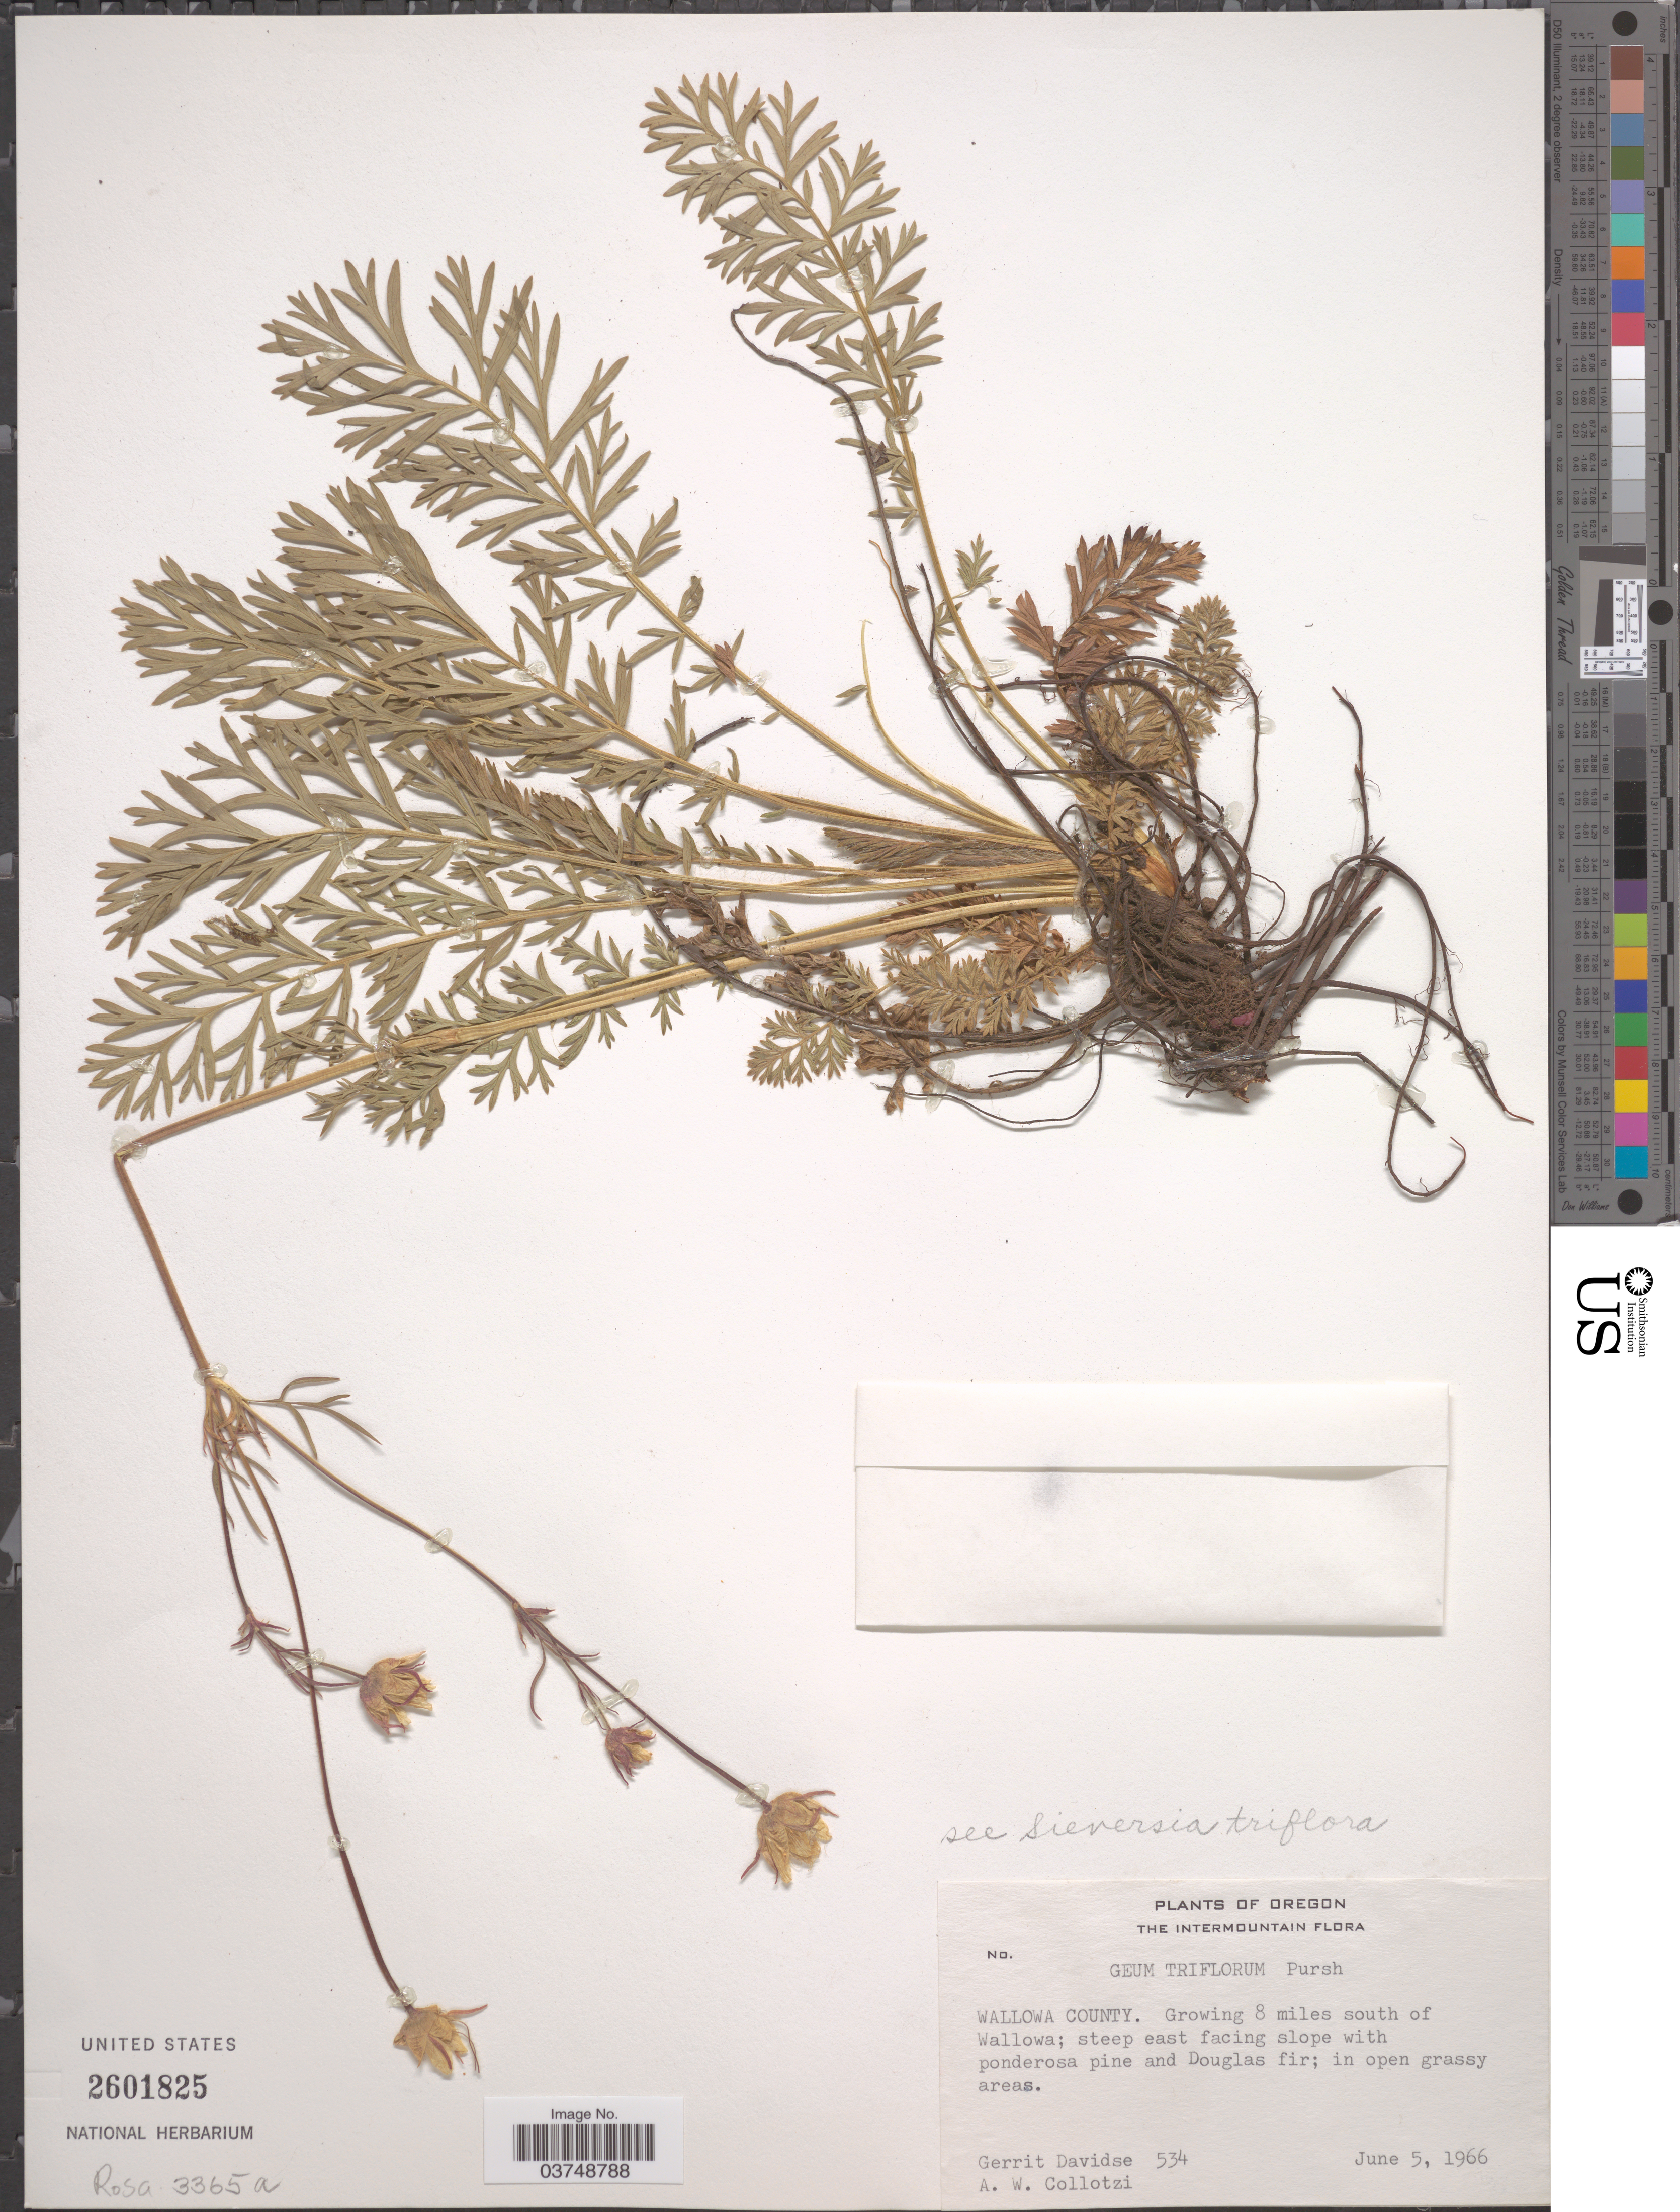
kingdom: Plantae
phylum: Tracheophyta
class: Magnoliopsida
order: Rosales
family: Rosaceae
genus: Geum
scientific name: Geum triflorum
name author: Pursh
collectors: G. Davidse & A. W. Collotzi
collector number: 534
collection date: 1966-06-05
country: United States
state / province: Oregon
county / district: Wallowa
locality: The Intermountain. Wallowa County. growing 8 miles south of Wallowa.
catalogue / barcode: US 2601825